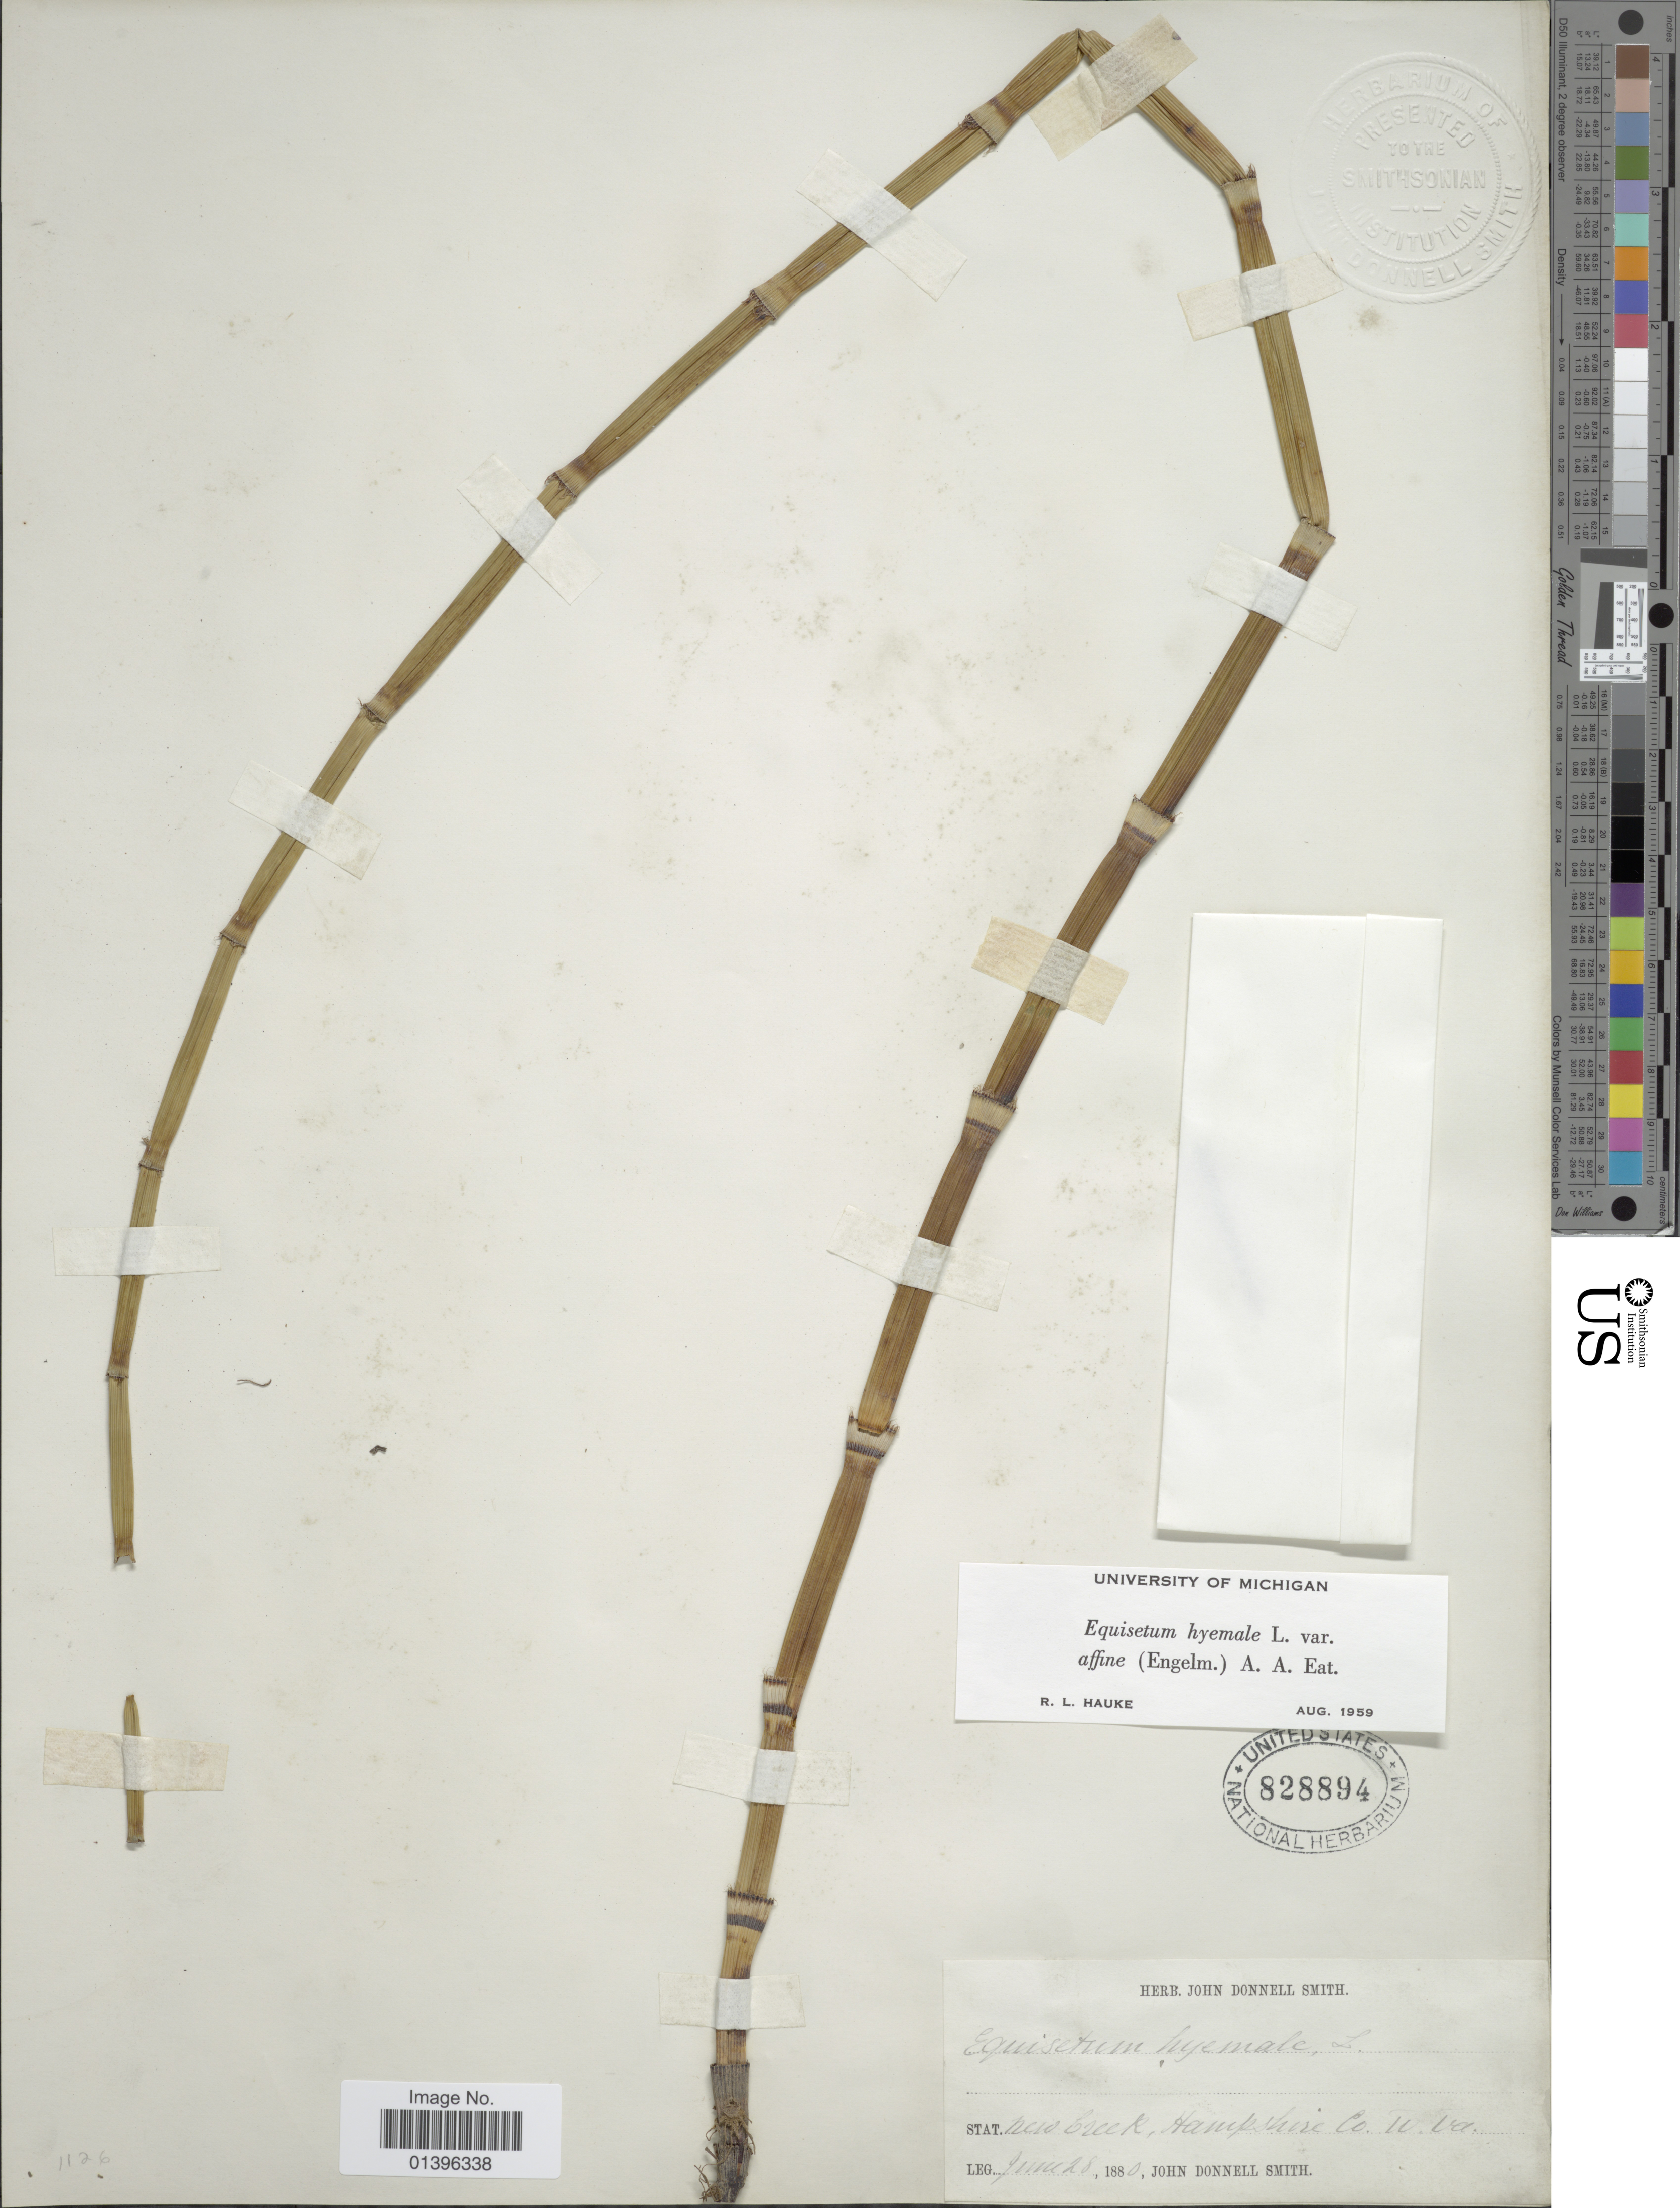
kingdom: Plantae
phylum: Tracheophyta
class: Polypodiopsida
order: Equisetales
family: Equisetaceae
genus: Equisetum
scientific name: Equisetum hyemale var. affine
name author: (Engelm.) A.A. Eaton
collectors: J. Donnell Smith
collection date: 1880-06-28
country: United States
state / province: West Virginia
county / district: Hampshire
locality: New Creek, Hampshire Co.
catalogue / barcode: US 828894